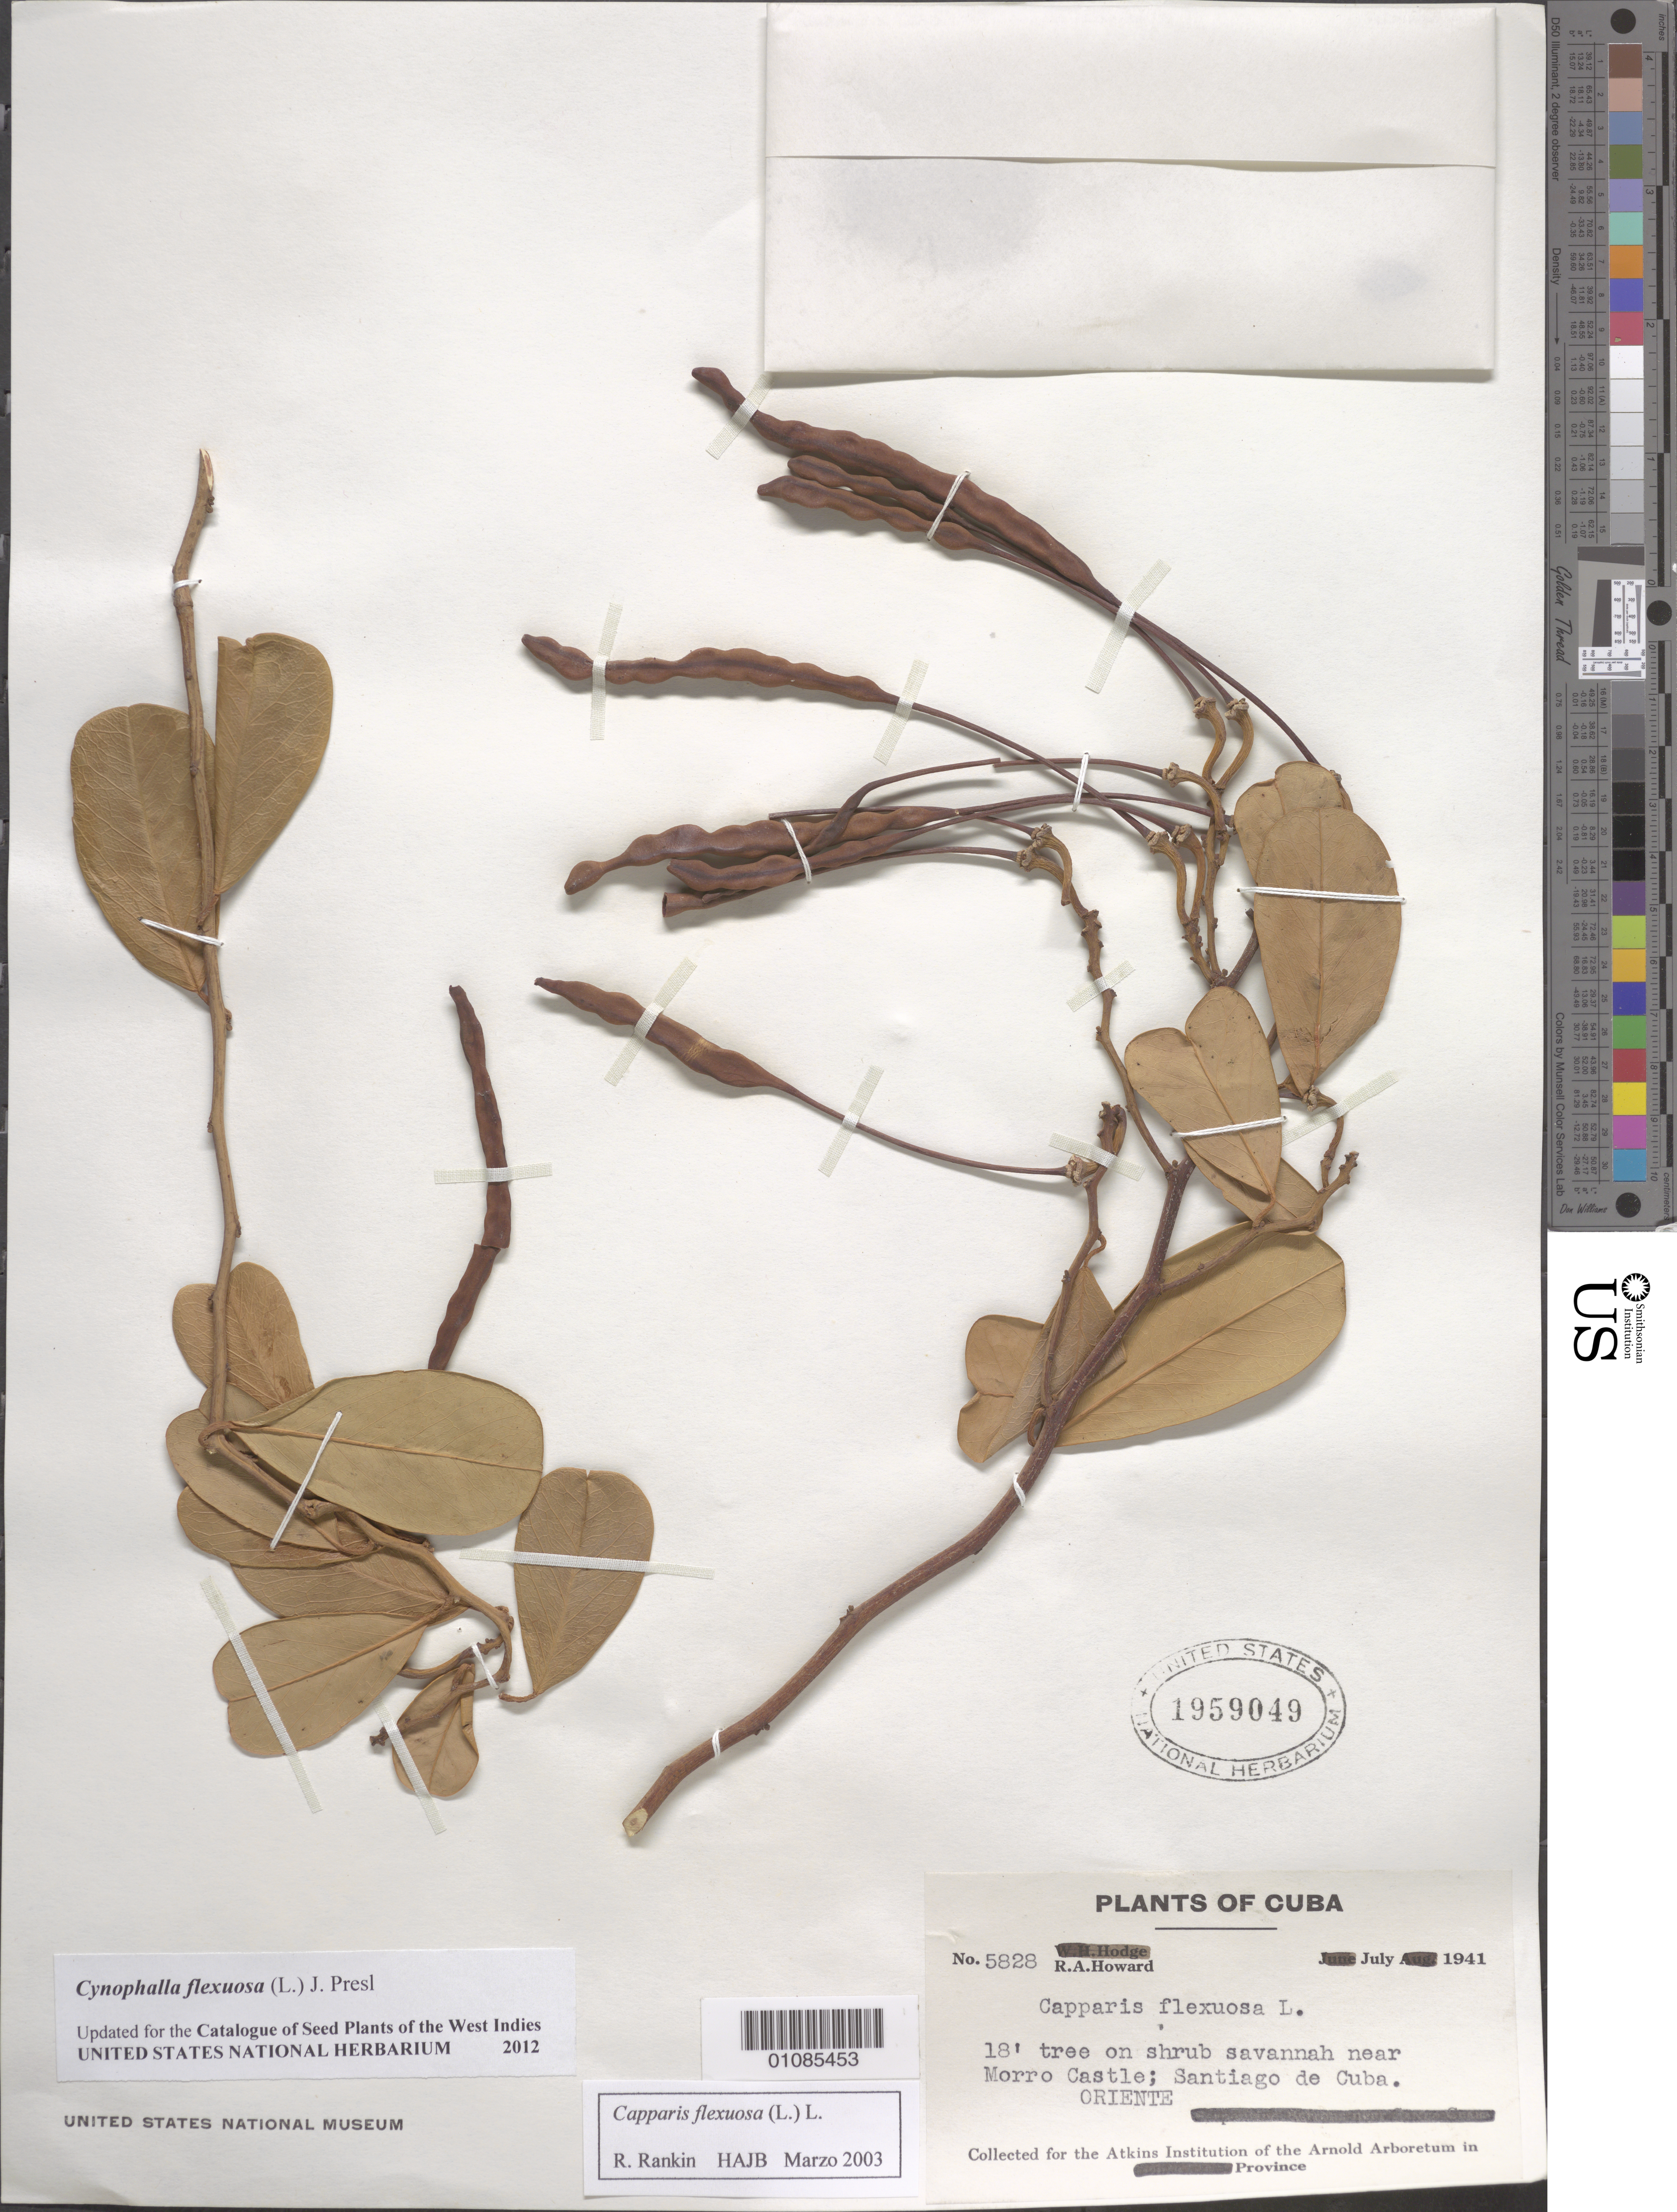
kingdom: Plantae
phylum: Tracheophyta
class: Magnoliopsida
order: Brassicales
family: Capparaceae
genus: Cynophalla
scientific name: Cynophalla flexuosa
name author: (L.) J. Presl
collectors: R. A. Howard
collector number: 5828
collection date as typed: Jul 1941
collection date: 1941-07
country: Cuba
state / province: Santiago de Cuba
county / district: Santiago De Cuba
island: Cuba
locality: Near Morro Castle; Santiago de Cuba Oriente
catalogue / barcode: US 1959049